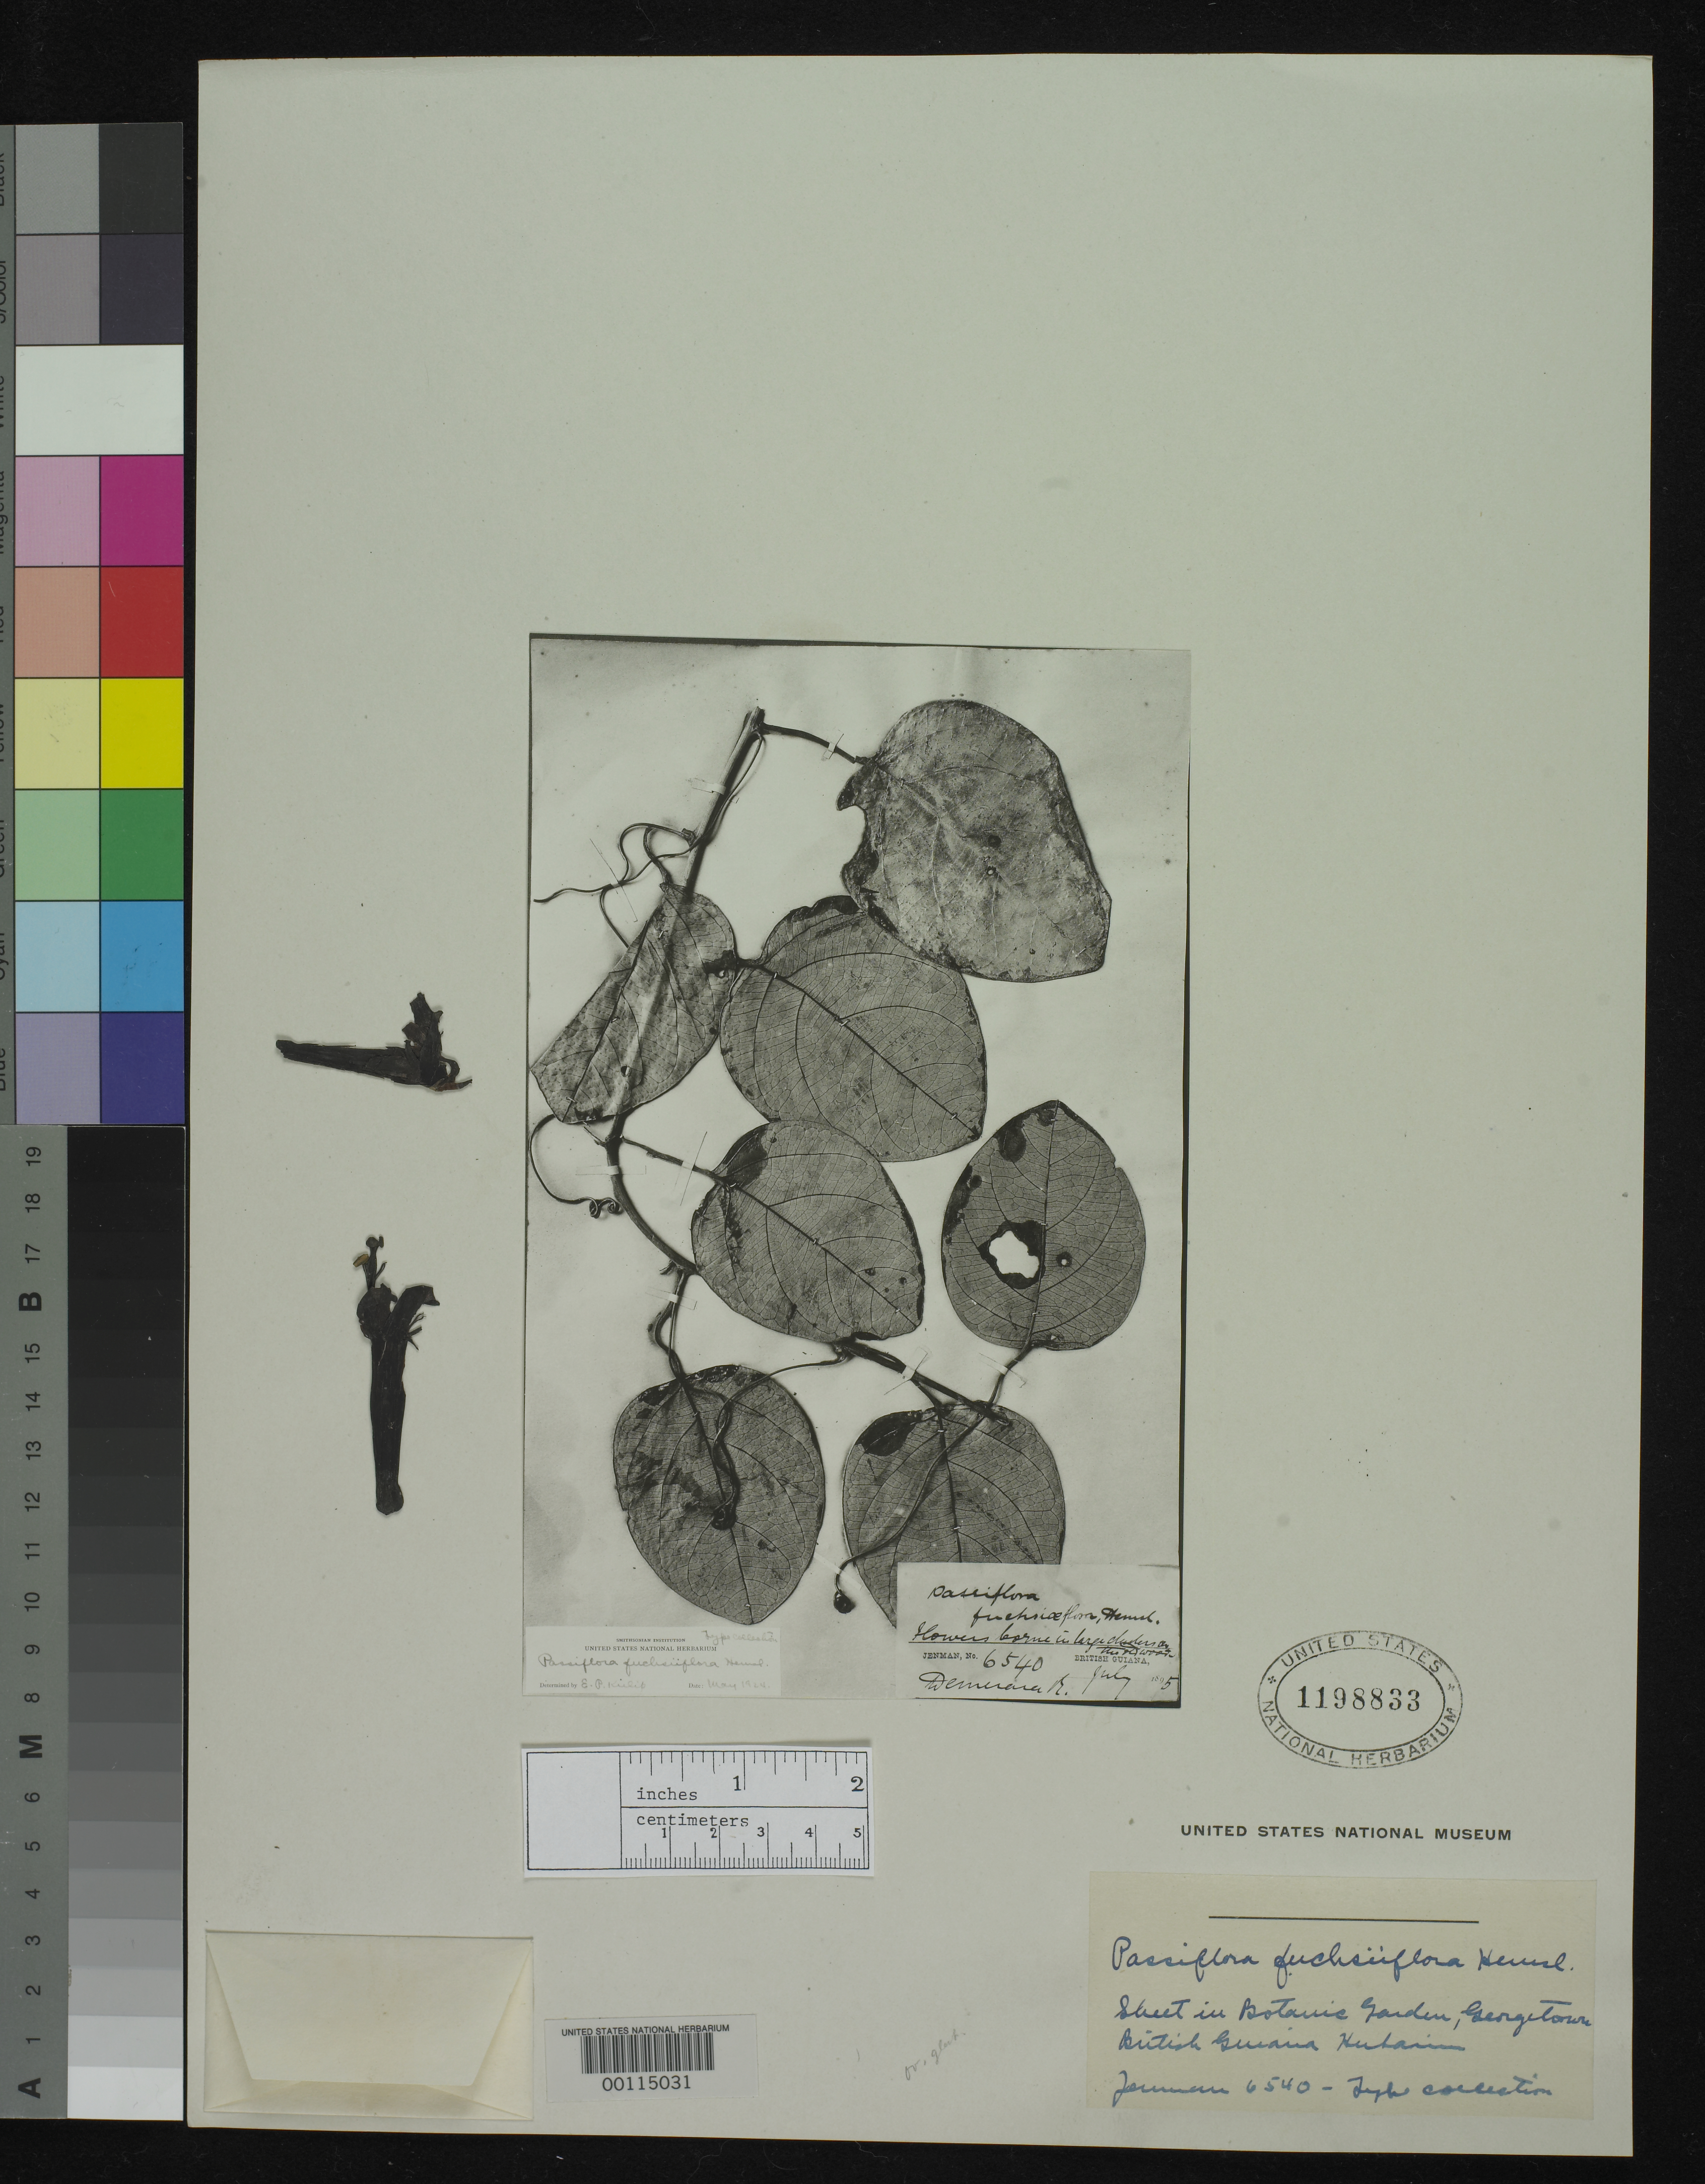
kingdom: Plantae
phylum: Tracheophyta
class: Magnoliopsida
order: Malpighiales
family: Passifloraceae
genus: Passiflora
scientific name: Passiflora fuchsiiflora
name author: Hemsl.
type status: Isotype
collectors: G. S. Jenman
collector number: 6540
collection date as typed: Jul 1895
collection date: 1895-07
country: Guyana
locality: Demerara River.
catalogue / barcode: US 1198833